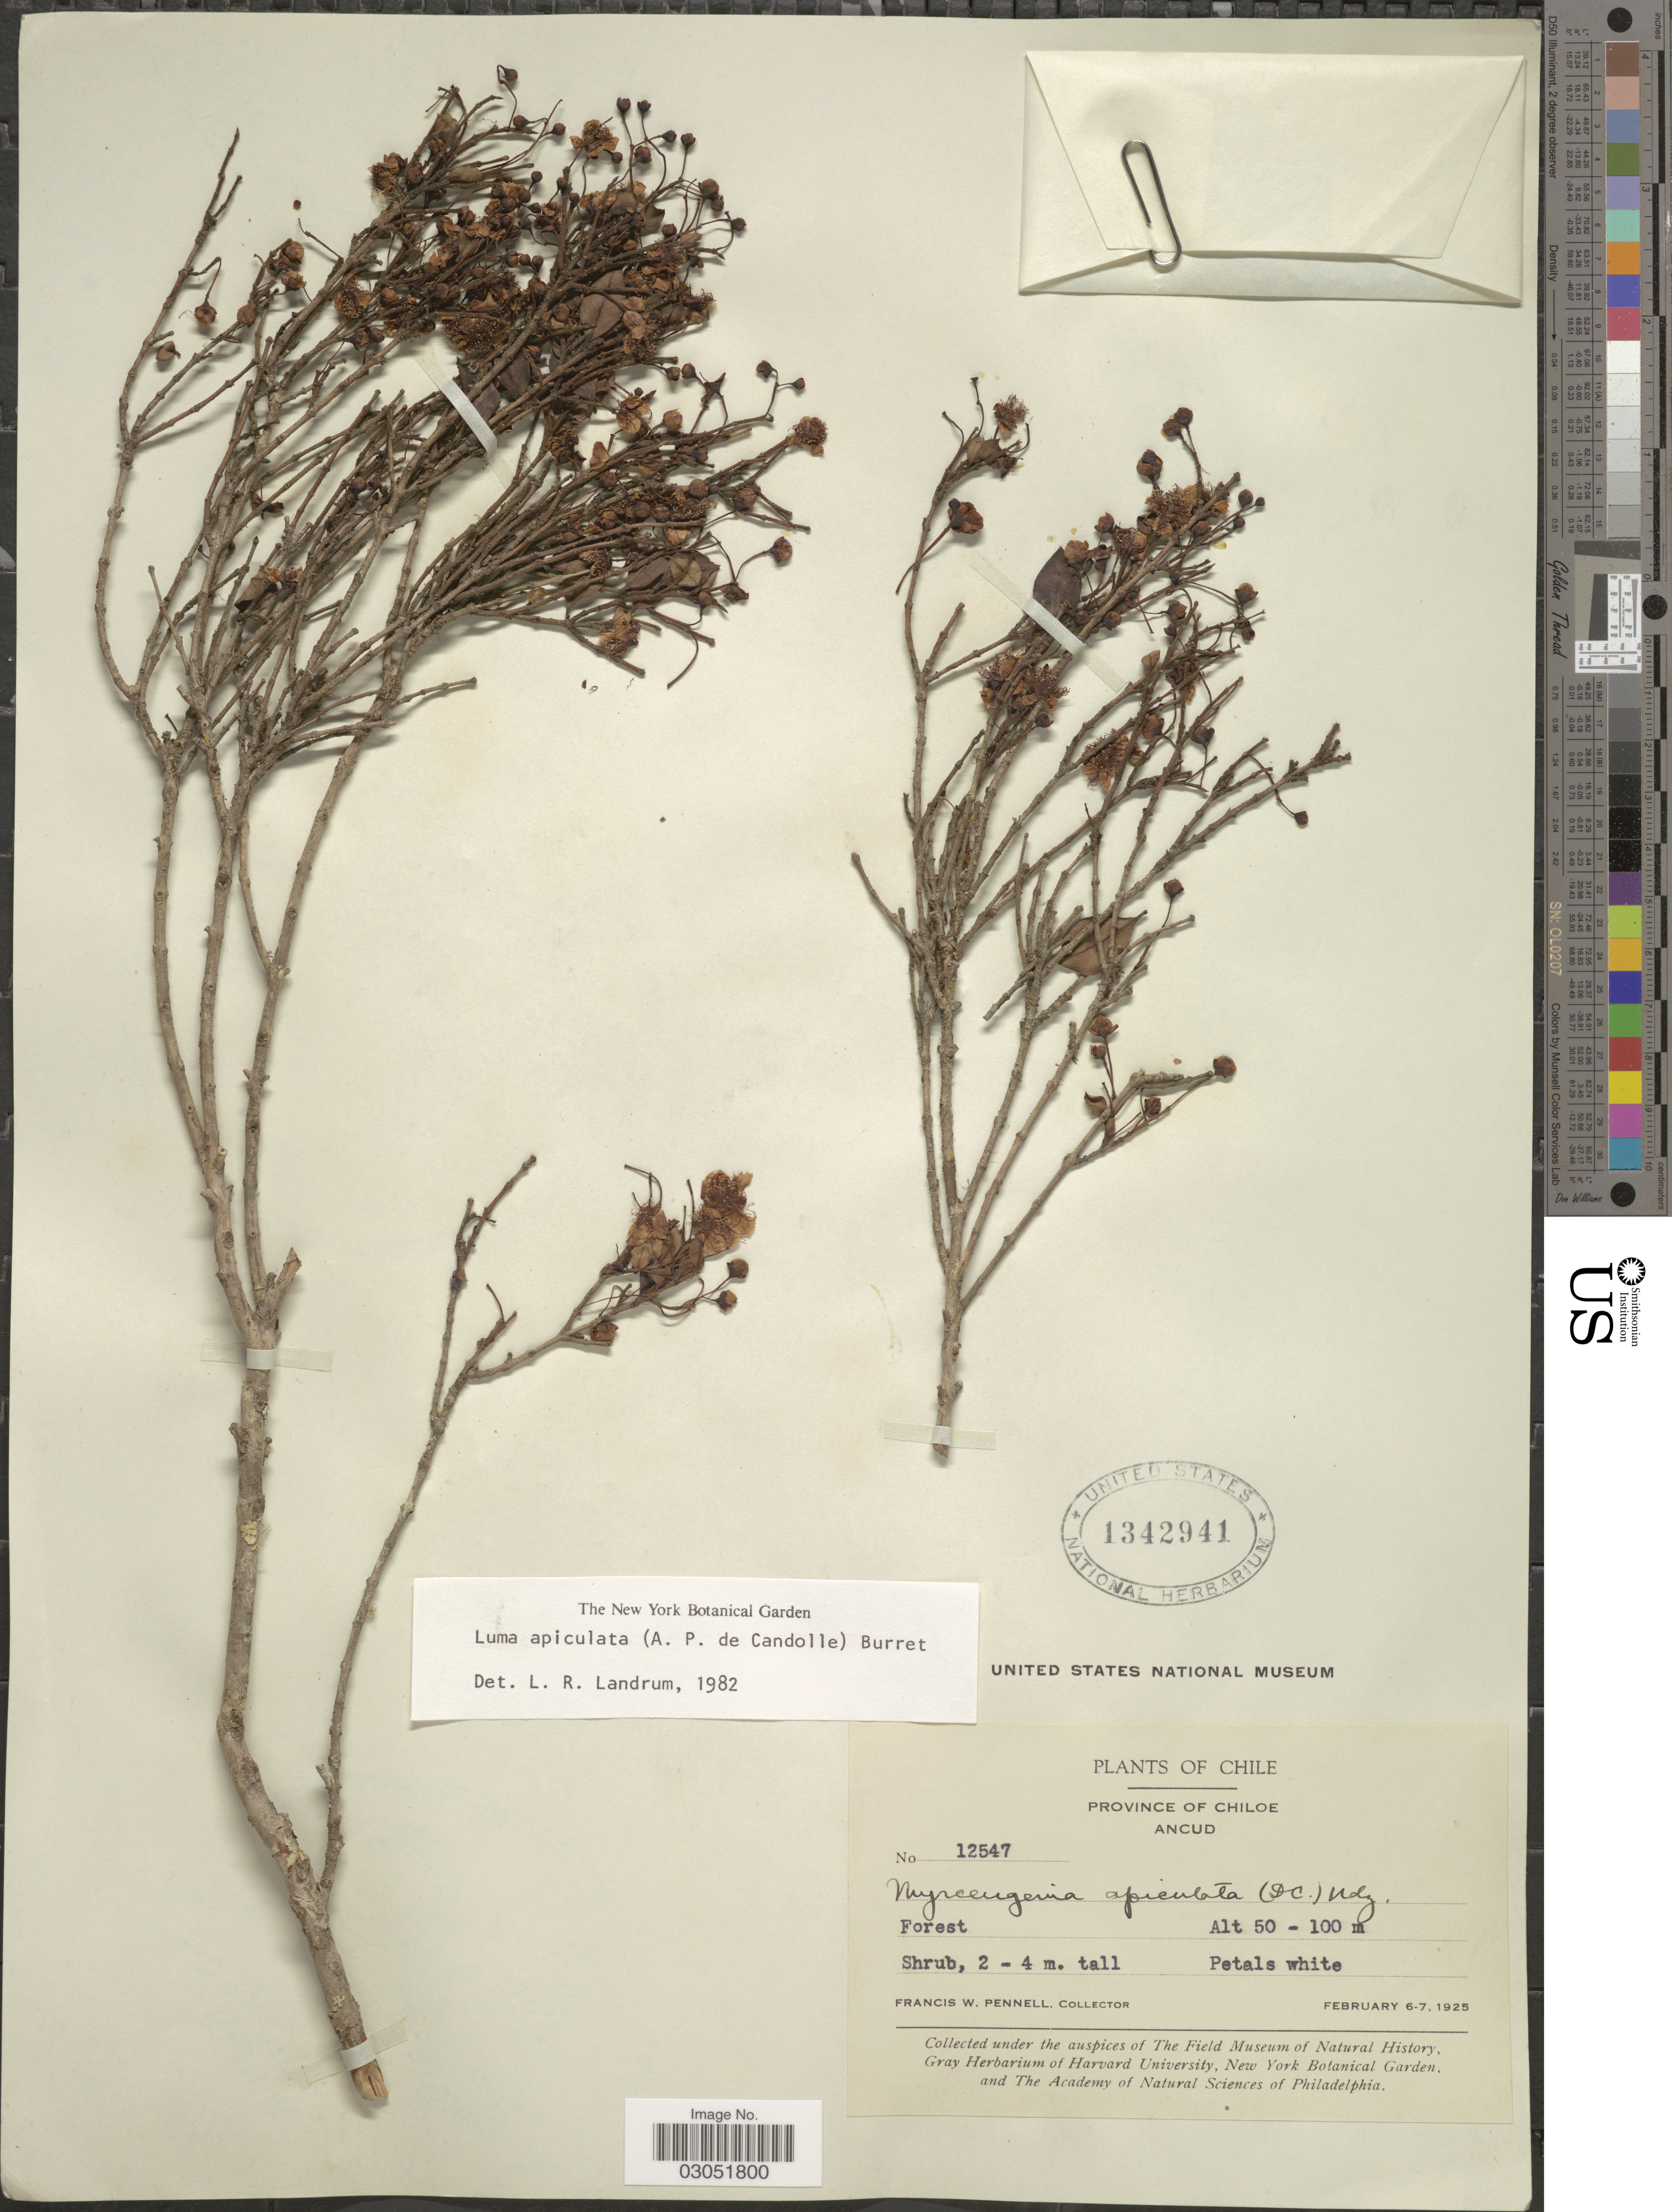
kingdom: Plantae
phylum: Tracheophyta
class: Magnoliopsida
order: Myrtales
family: Myrtaceae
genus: Luma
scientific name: Luma apiculata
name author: (DC.) Burret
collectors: F. W. Pennell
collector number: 12547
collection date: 1925-02-06/1925-02-07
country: Chile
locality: Province of Chiloe. Ancud.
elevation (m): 50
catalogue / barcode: US 1342941